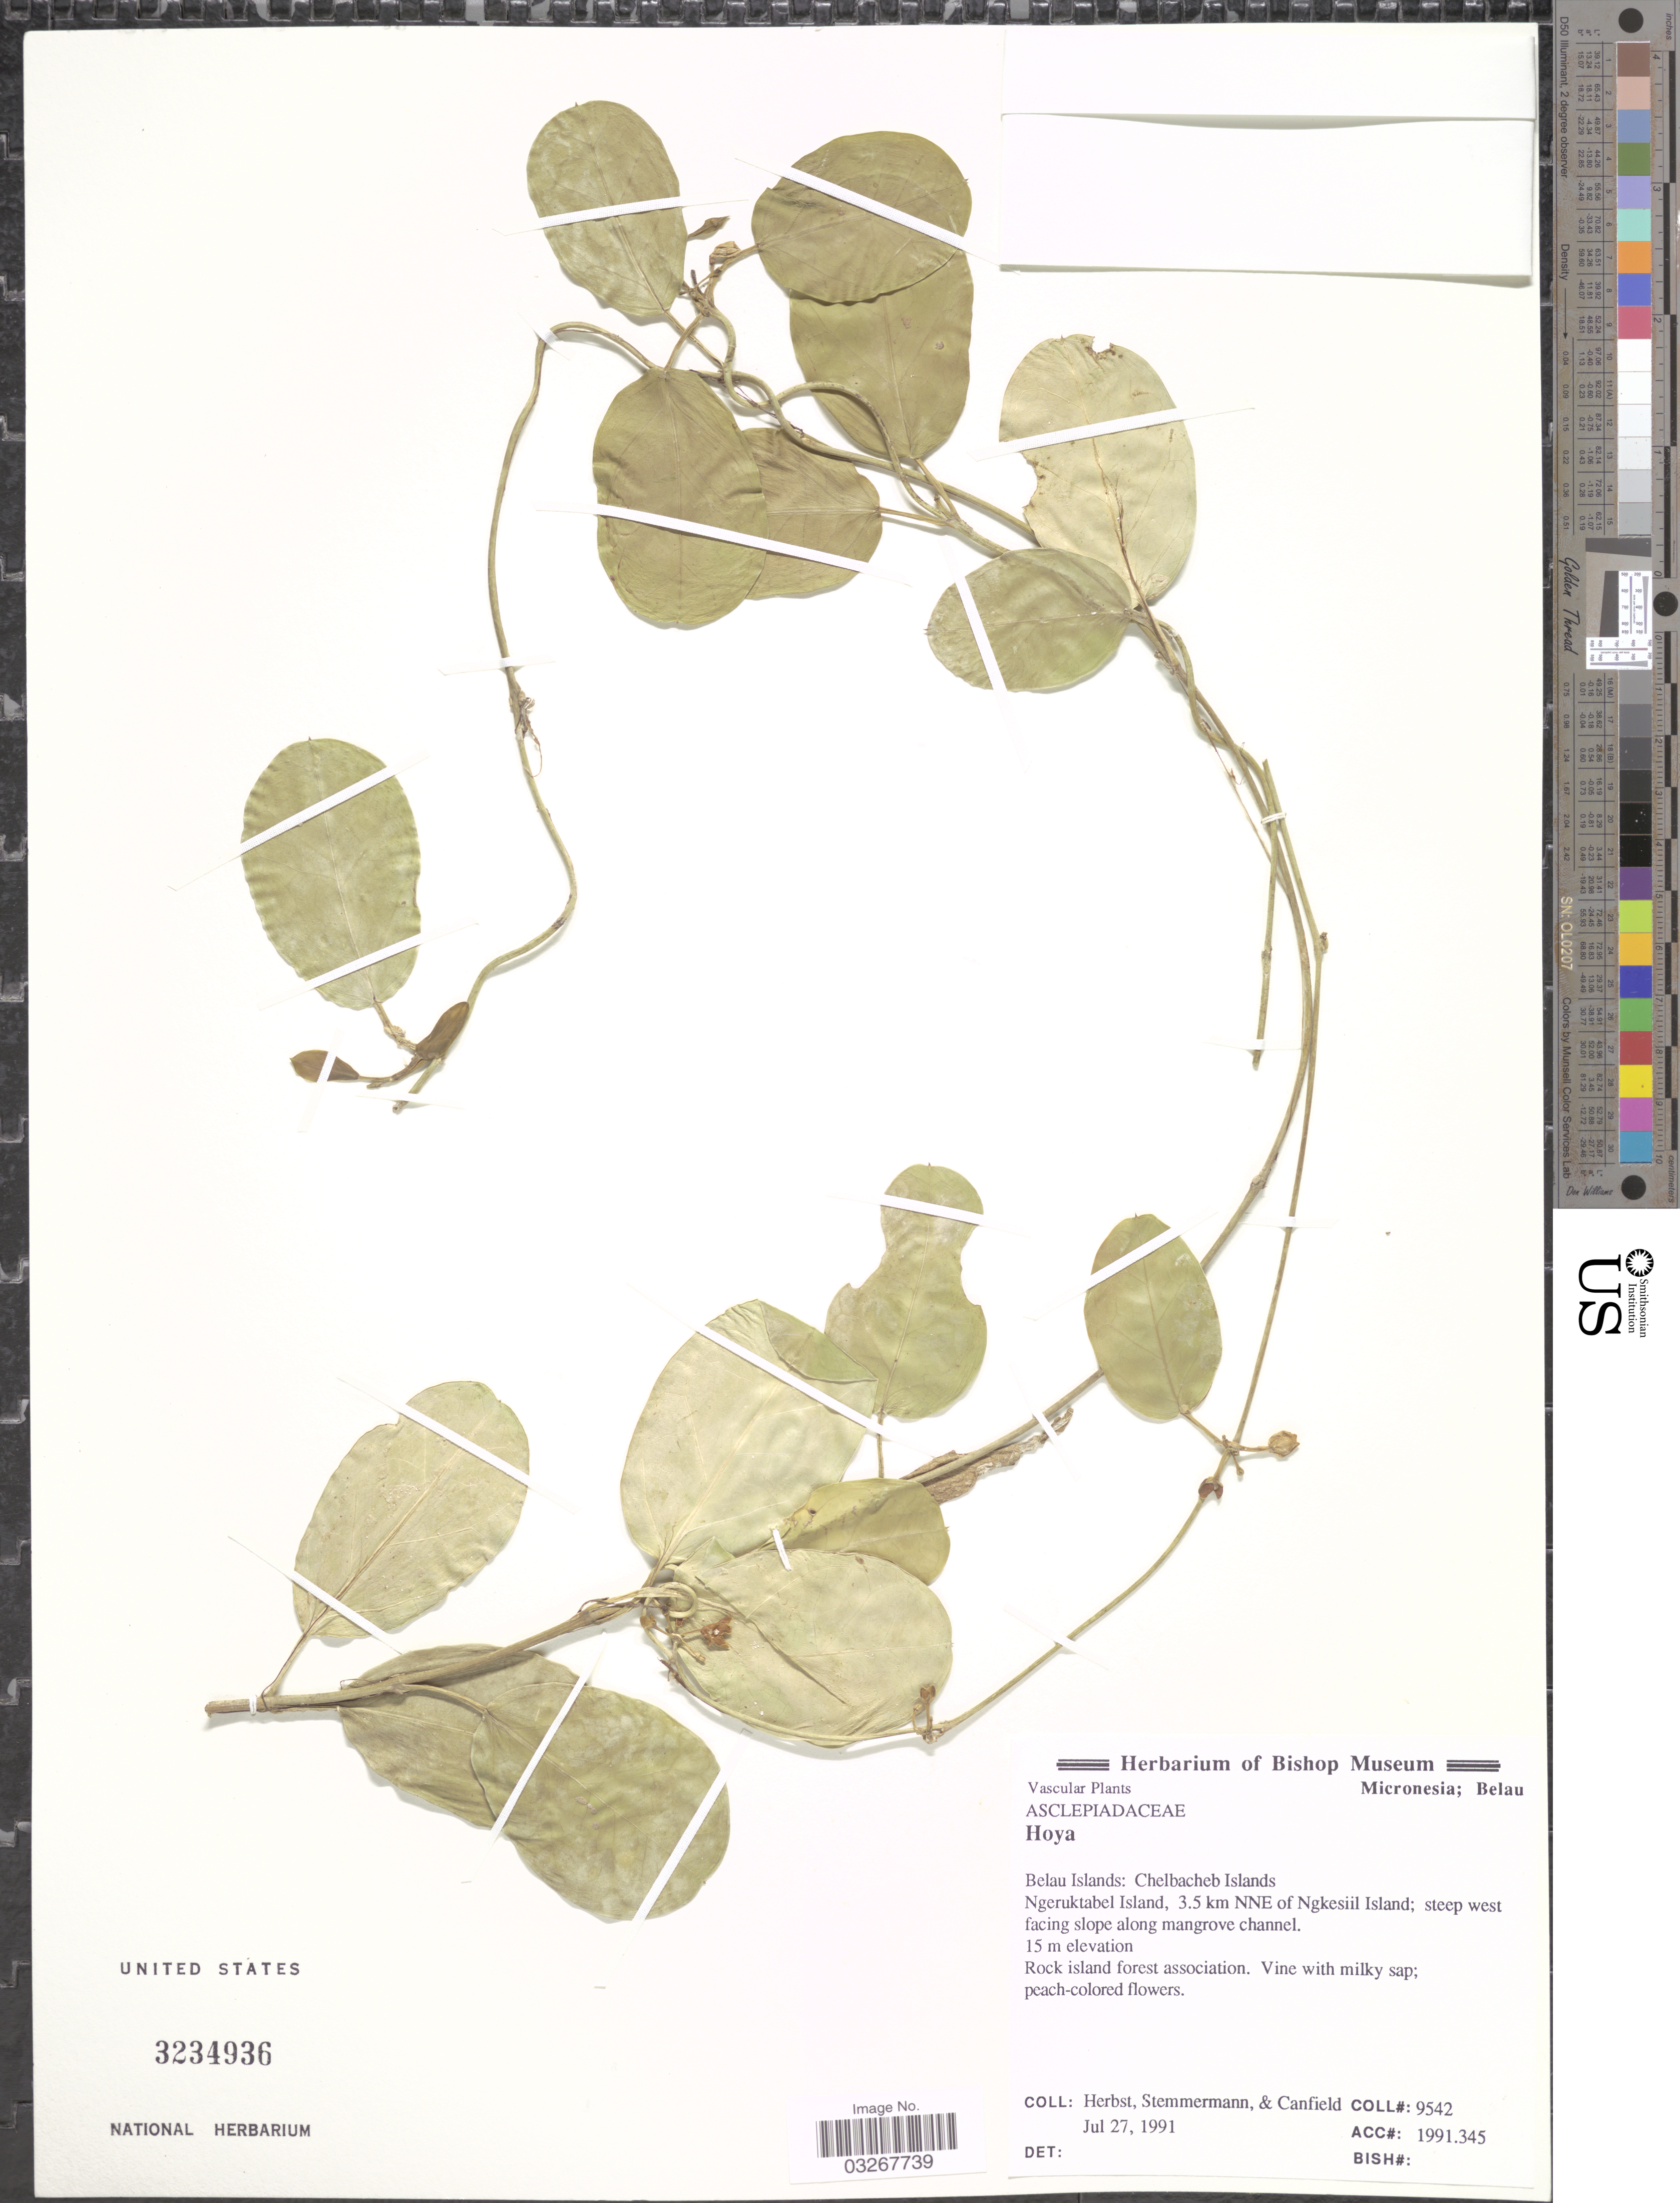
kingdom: Plantae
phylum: Tracheophyta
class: Magnoliopsida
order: Gentianales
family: Apocynaceae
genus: Hoya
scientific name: Hoya sp.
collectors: -. Herbst, -. Stemmermann & -. Canfield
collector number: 9542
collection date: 1991-07-27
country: Palau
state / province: Koror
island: Ngeruktabel [Urukthapel]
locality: Micronesia. Belau Islands: Chelbacheb Islands. Ngeruktabel Island, 3.5 km NNE of Ngkesiil Island.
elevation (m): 15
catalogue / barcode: US 3234936